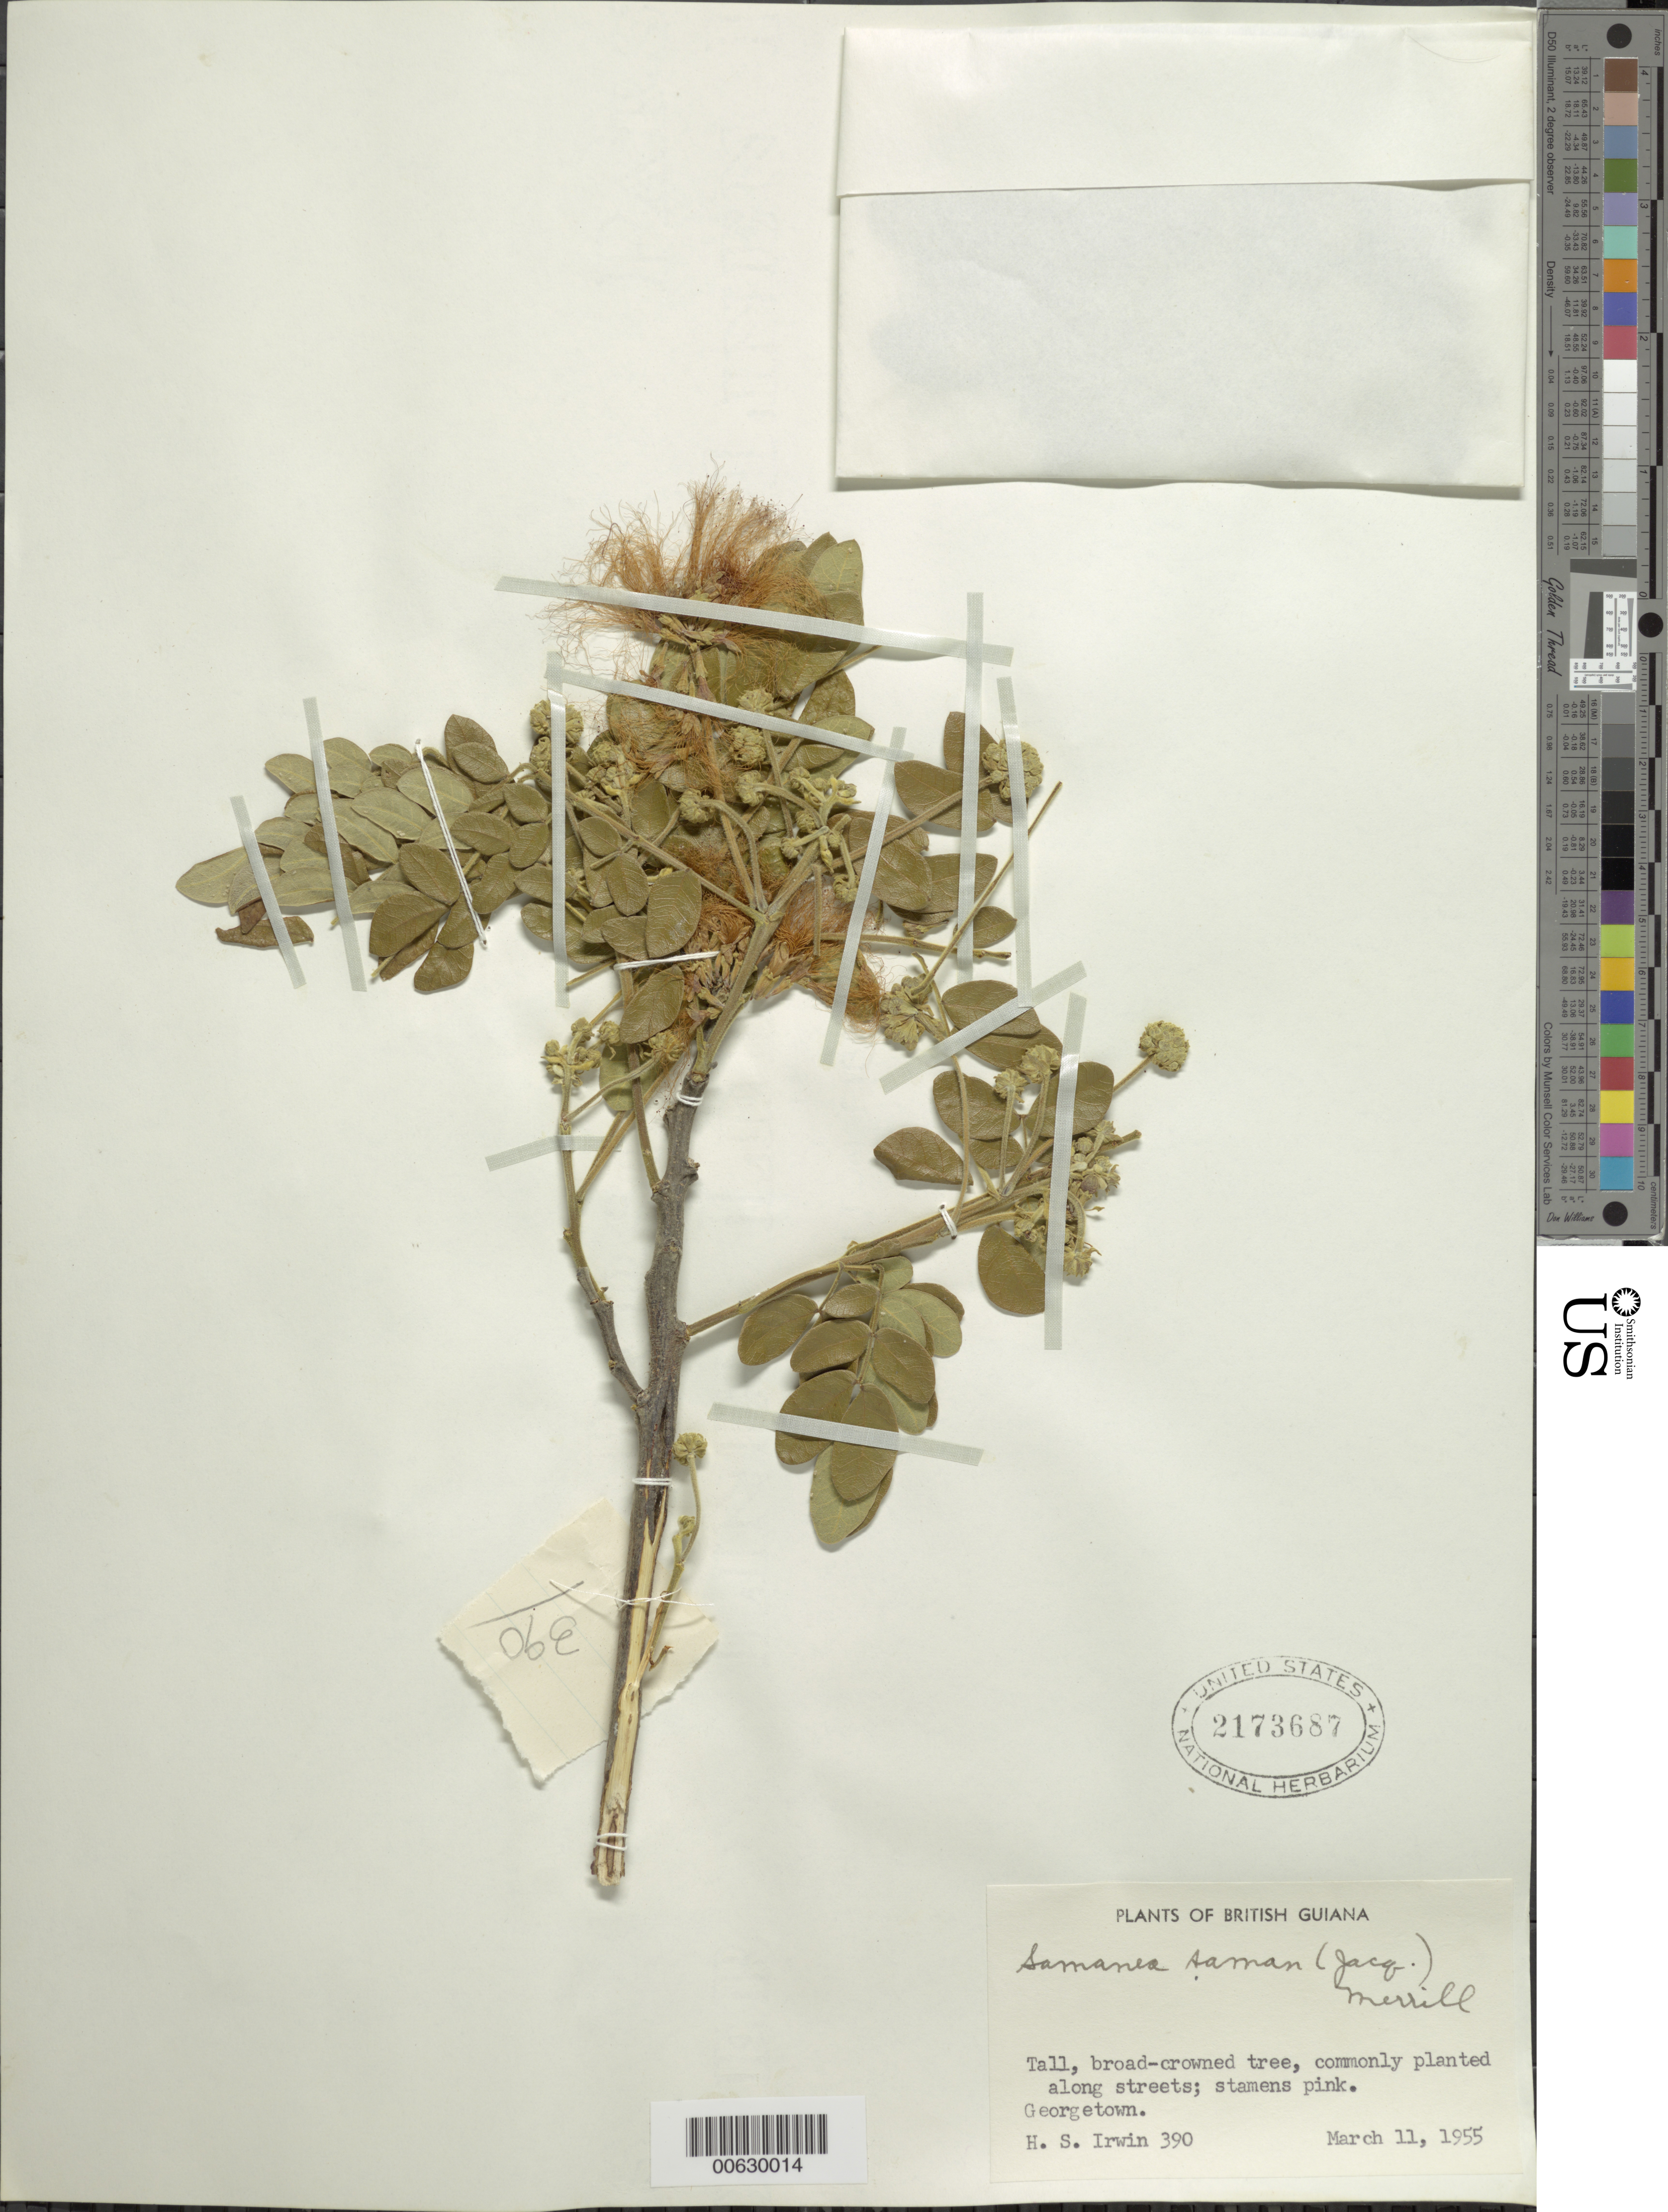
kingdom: Plantae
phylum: Tracheophyta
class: Magnoliopsida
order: Fabales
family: Fabaceae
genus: Samanea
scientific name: Samanea saman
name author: (Jacq.) Merr.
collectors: H. Irwin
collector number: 390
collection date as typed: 11-Mar-55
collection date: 1955-03-11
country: Guyana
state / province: Demerara-Mahaica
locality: Georgetown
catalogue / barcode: US 2173687